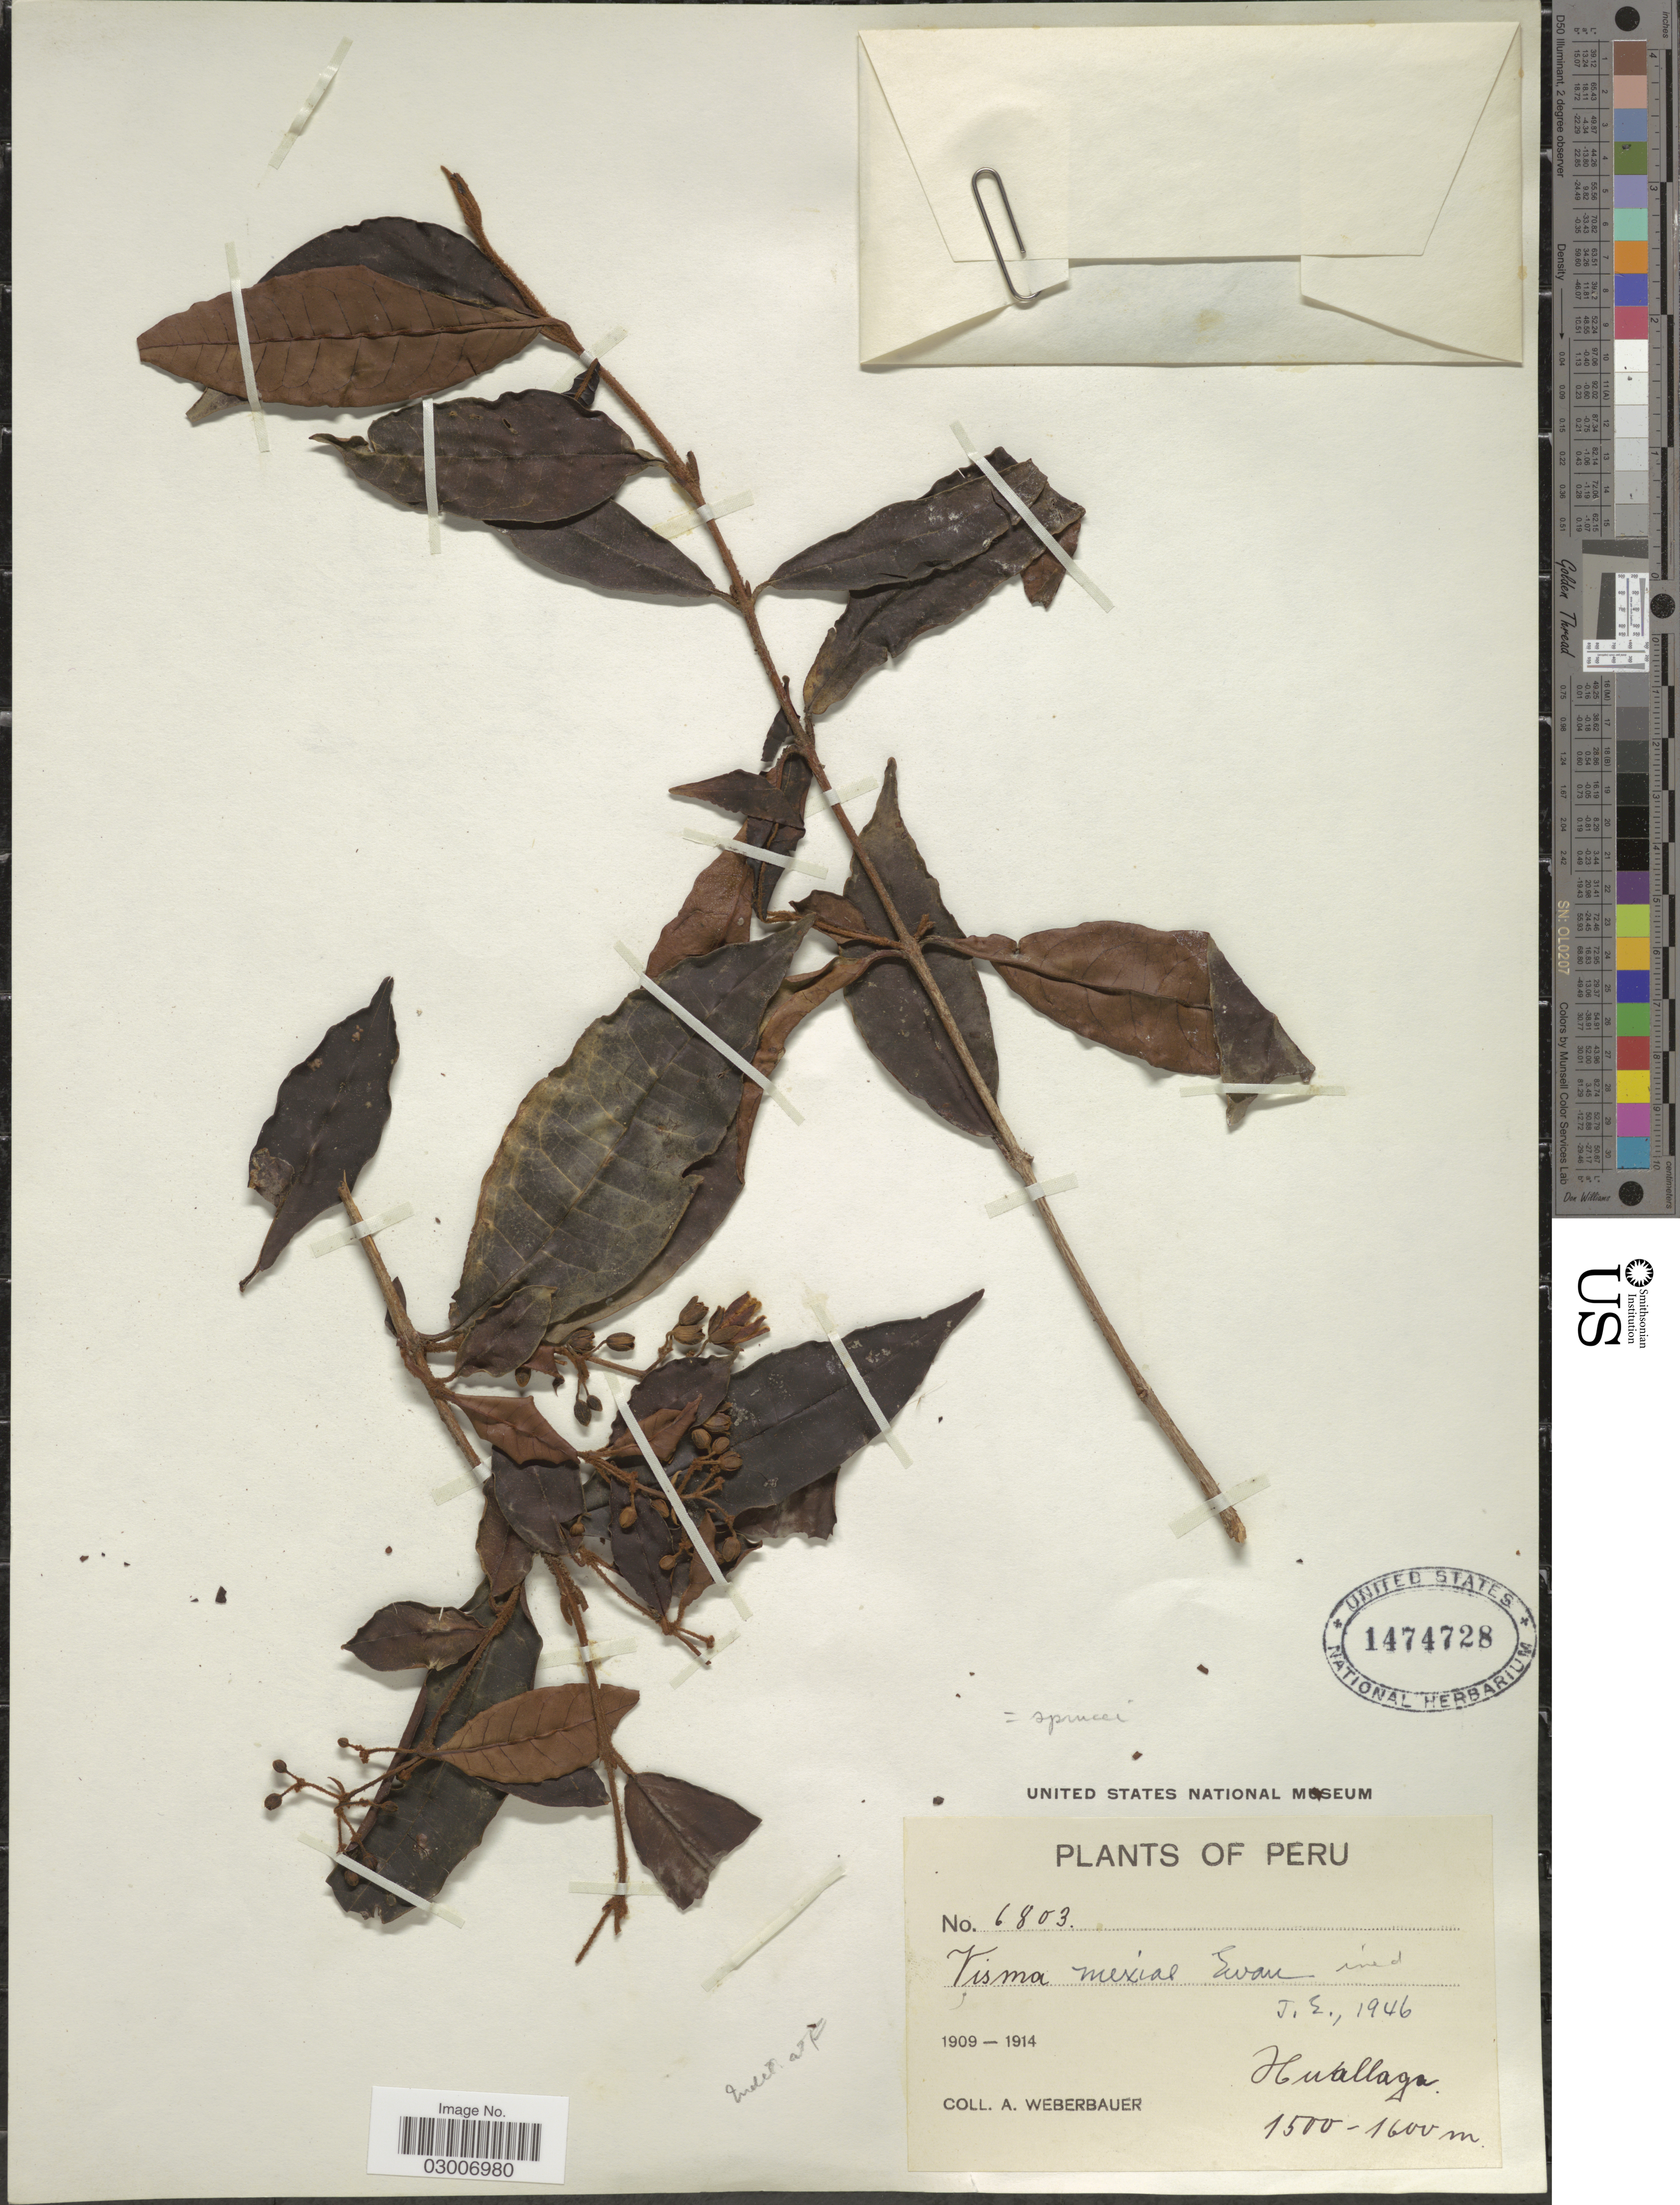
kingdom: Plantae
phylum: Tracheophyta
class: Magnoliopsida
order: Malpighiales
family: Hypericaceae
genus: Vismia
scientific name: Vismia sprucei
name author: Sprague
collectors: A. Weberbauer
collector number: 6803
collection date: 1909/1914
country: Peru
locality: Huallaga.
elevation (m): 1500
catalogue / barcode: US 1474728